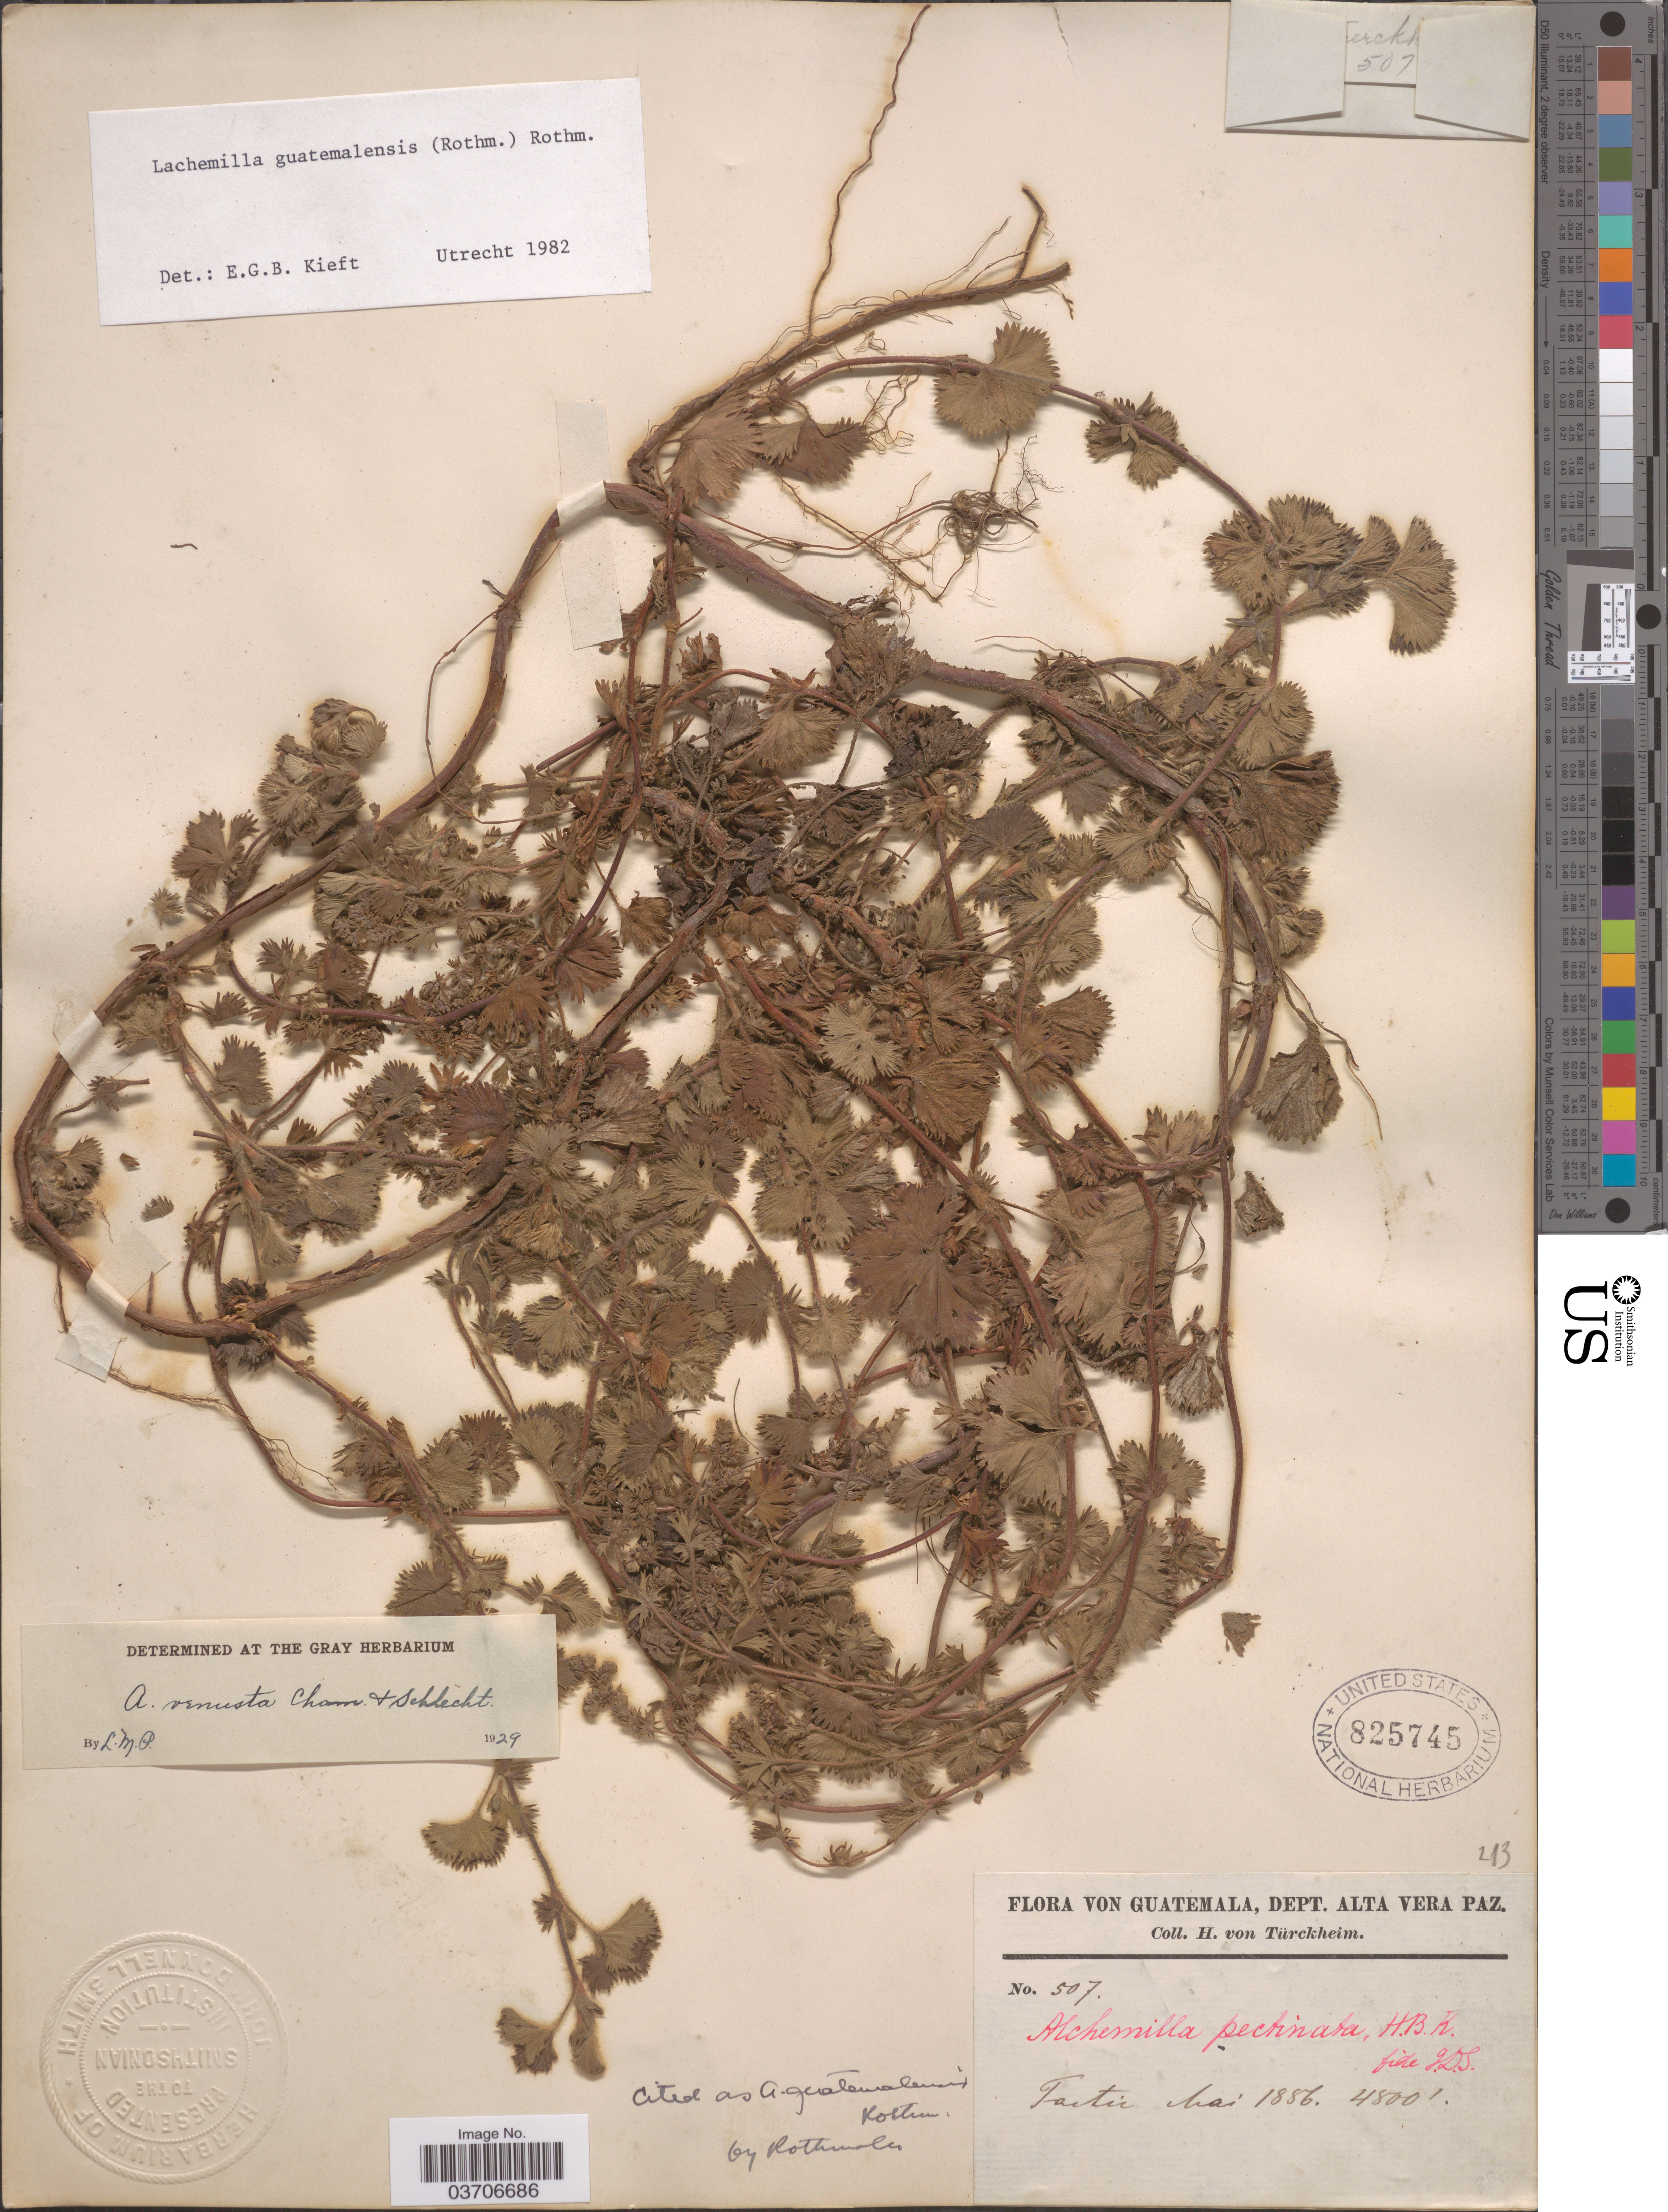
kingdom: Plantae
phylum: Tracheophyta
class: Magnoliopsida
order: Rosales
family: Rosaceae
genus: Lachemilla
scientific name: Lachemilla guatemalensis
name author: (Rothm.) Rothm.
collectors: H. von Türckheim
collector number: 507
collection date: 1886-05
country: Guatemala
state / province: Alta Verapaz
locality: Dept. Alta Vera Paz. Tactic.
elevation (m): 1463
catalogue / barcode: US 825745